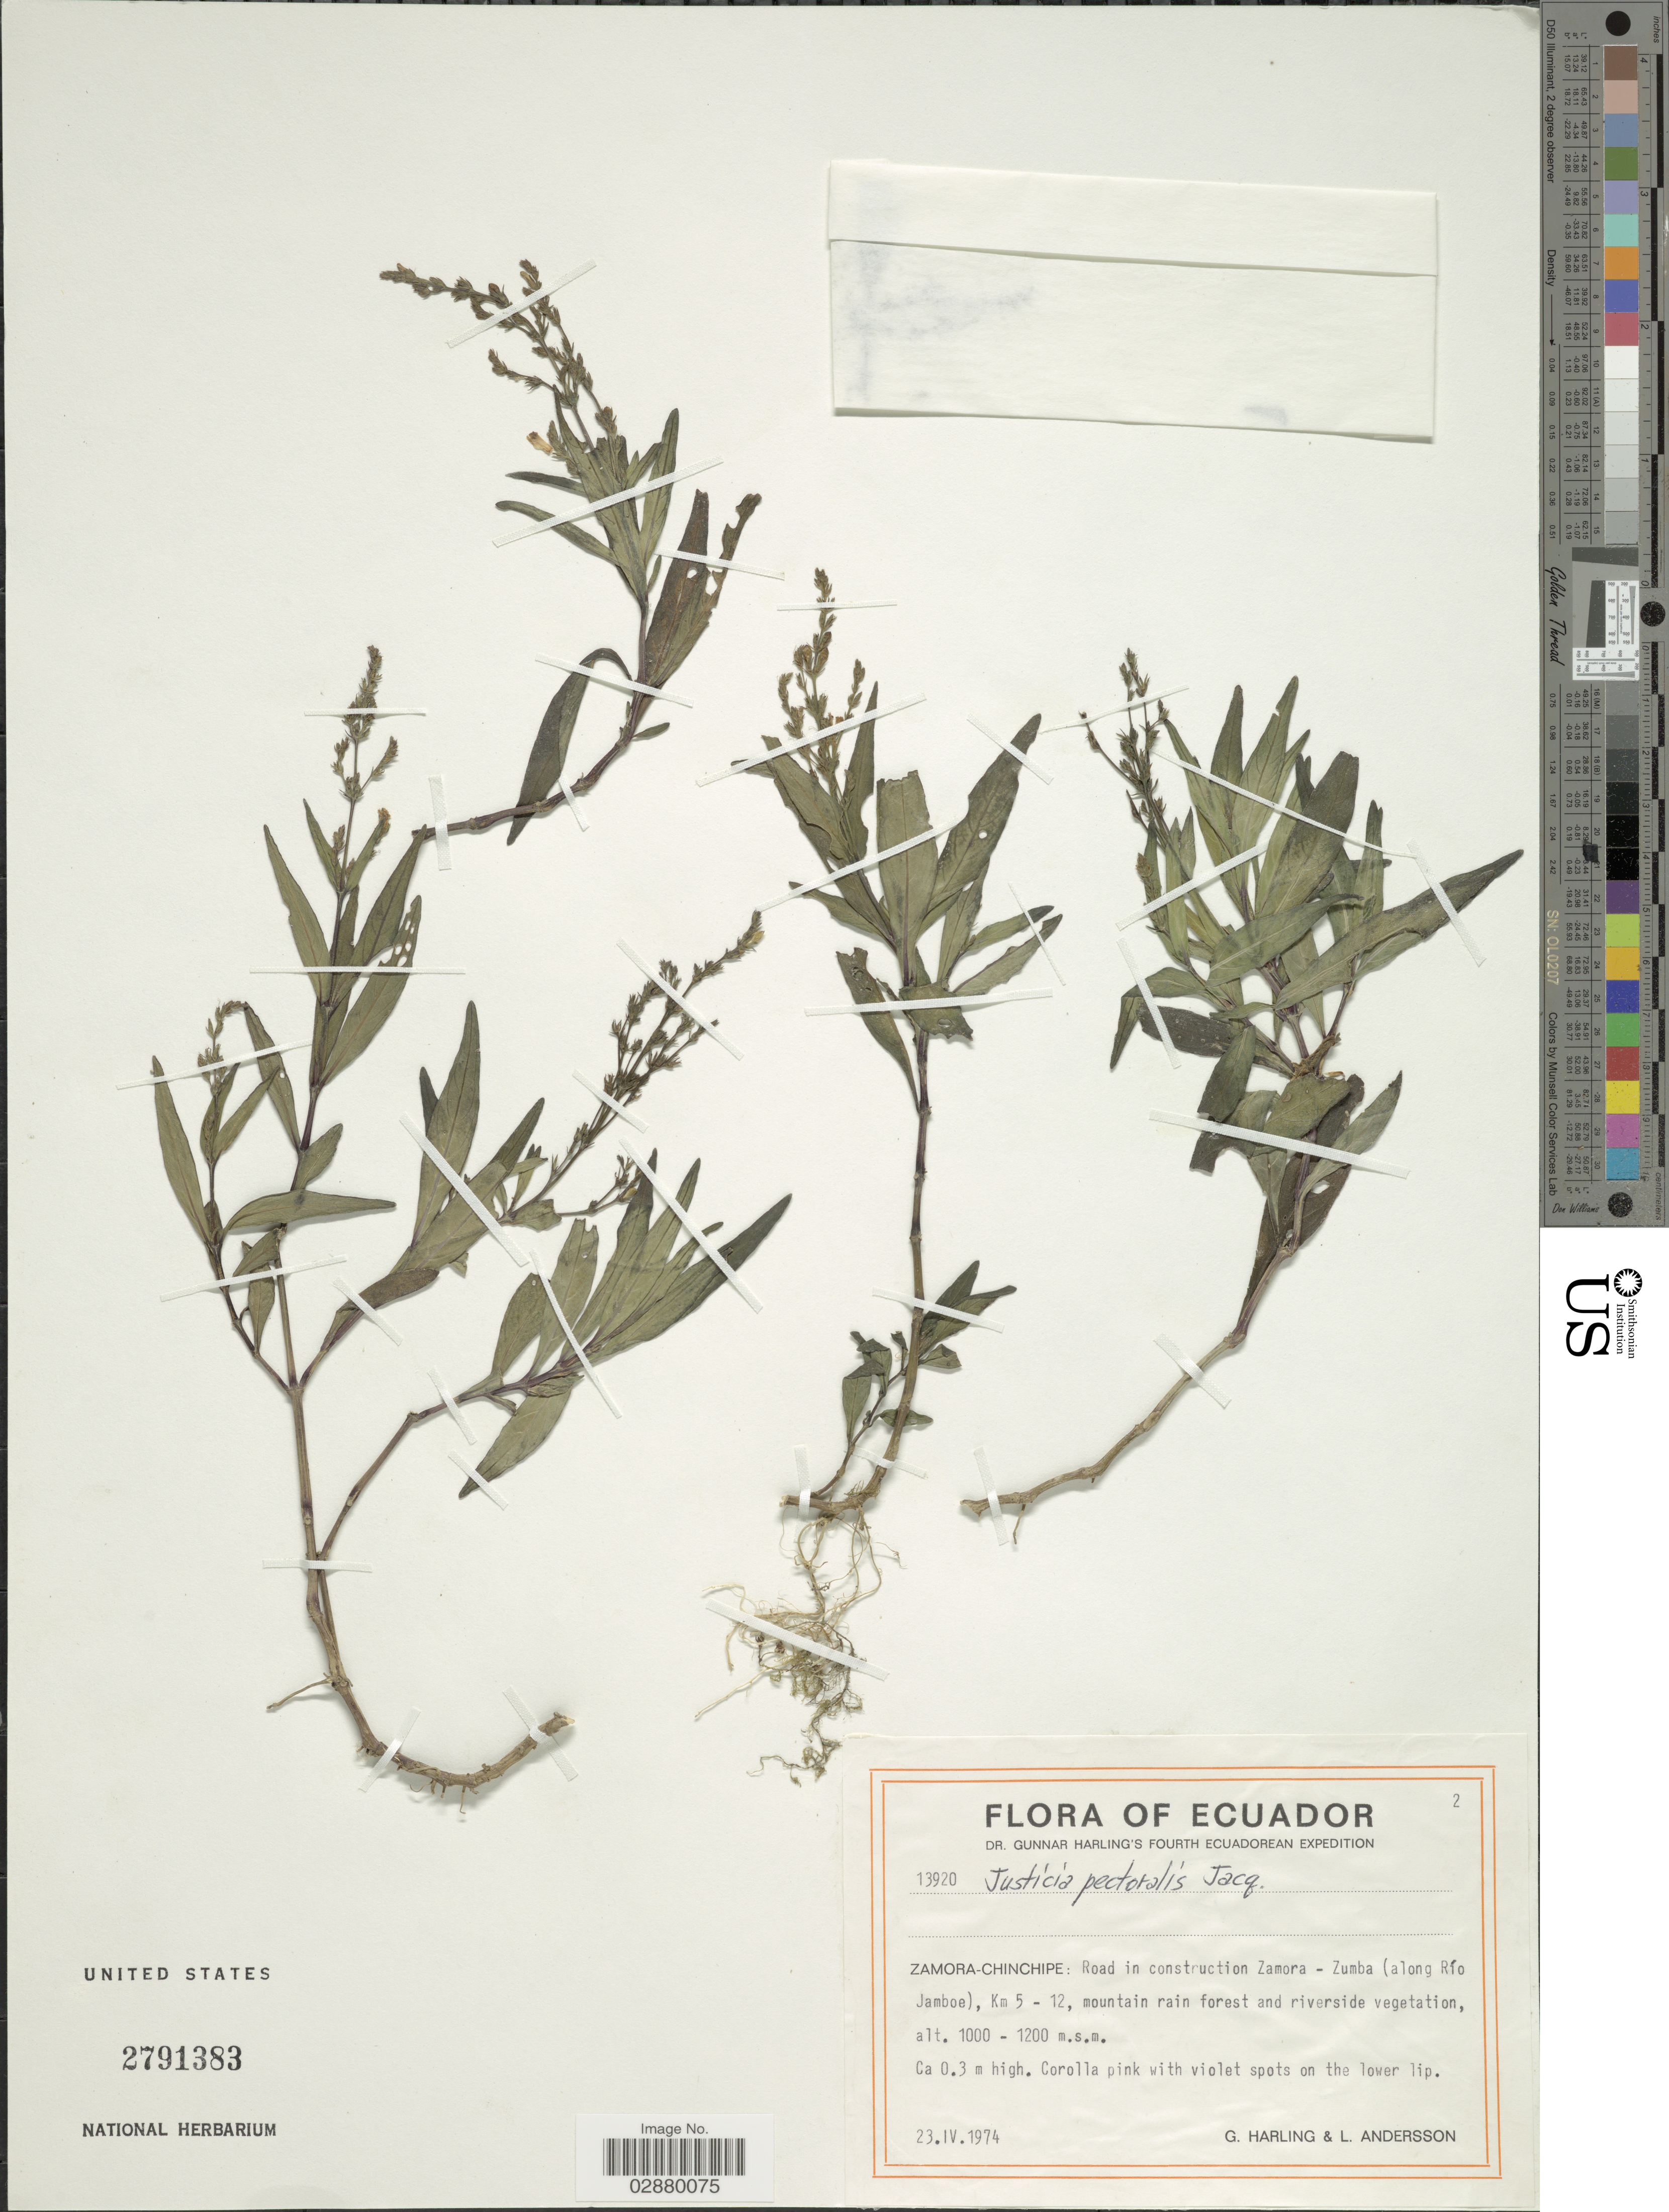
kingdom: Plantae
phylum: Tracheophyta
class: Magnoliopsida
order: Lamiales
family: Acanthaceae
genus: Justicia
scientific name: Justicia pectoralis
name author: Jacq.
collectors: G. Harling & L. Andersson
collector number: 13920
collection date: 1974-04-23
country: Ecuador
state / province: Zamora-Chinchipe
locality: Road in construction Zamora - Zumba (along Río Jamboe), Km 5 - 12.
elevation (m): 1000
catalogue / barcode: US 2791383